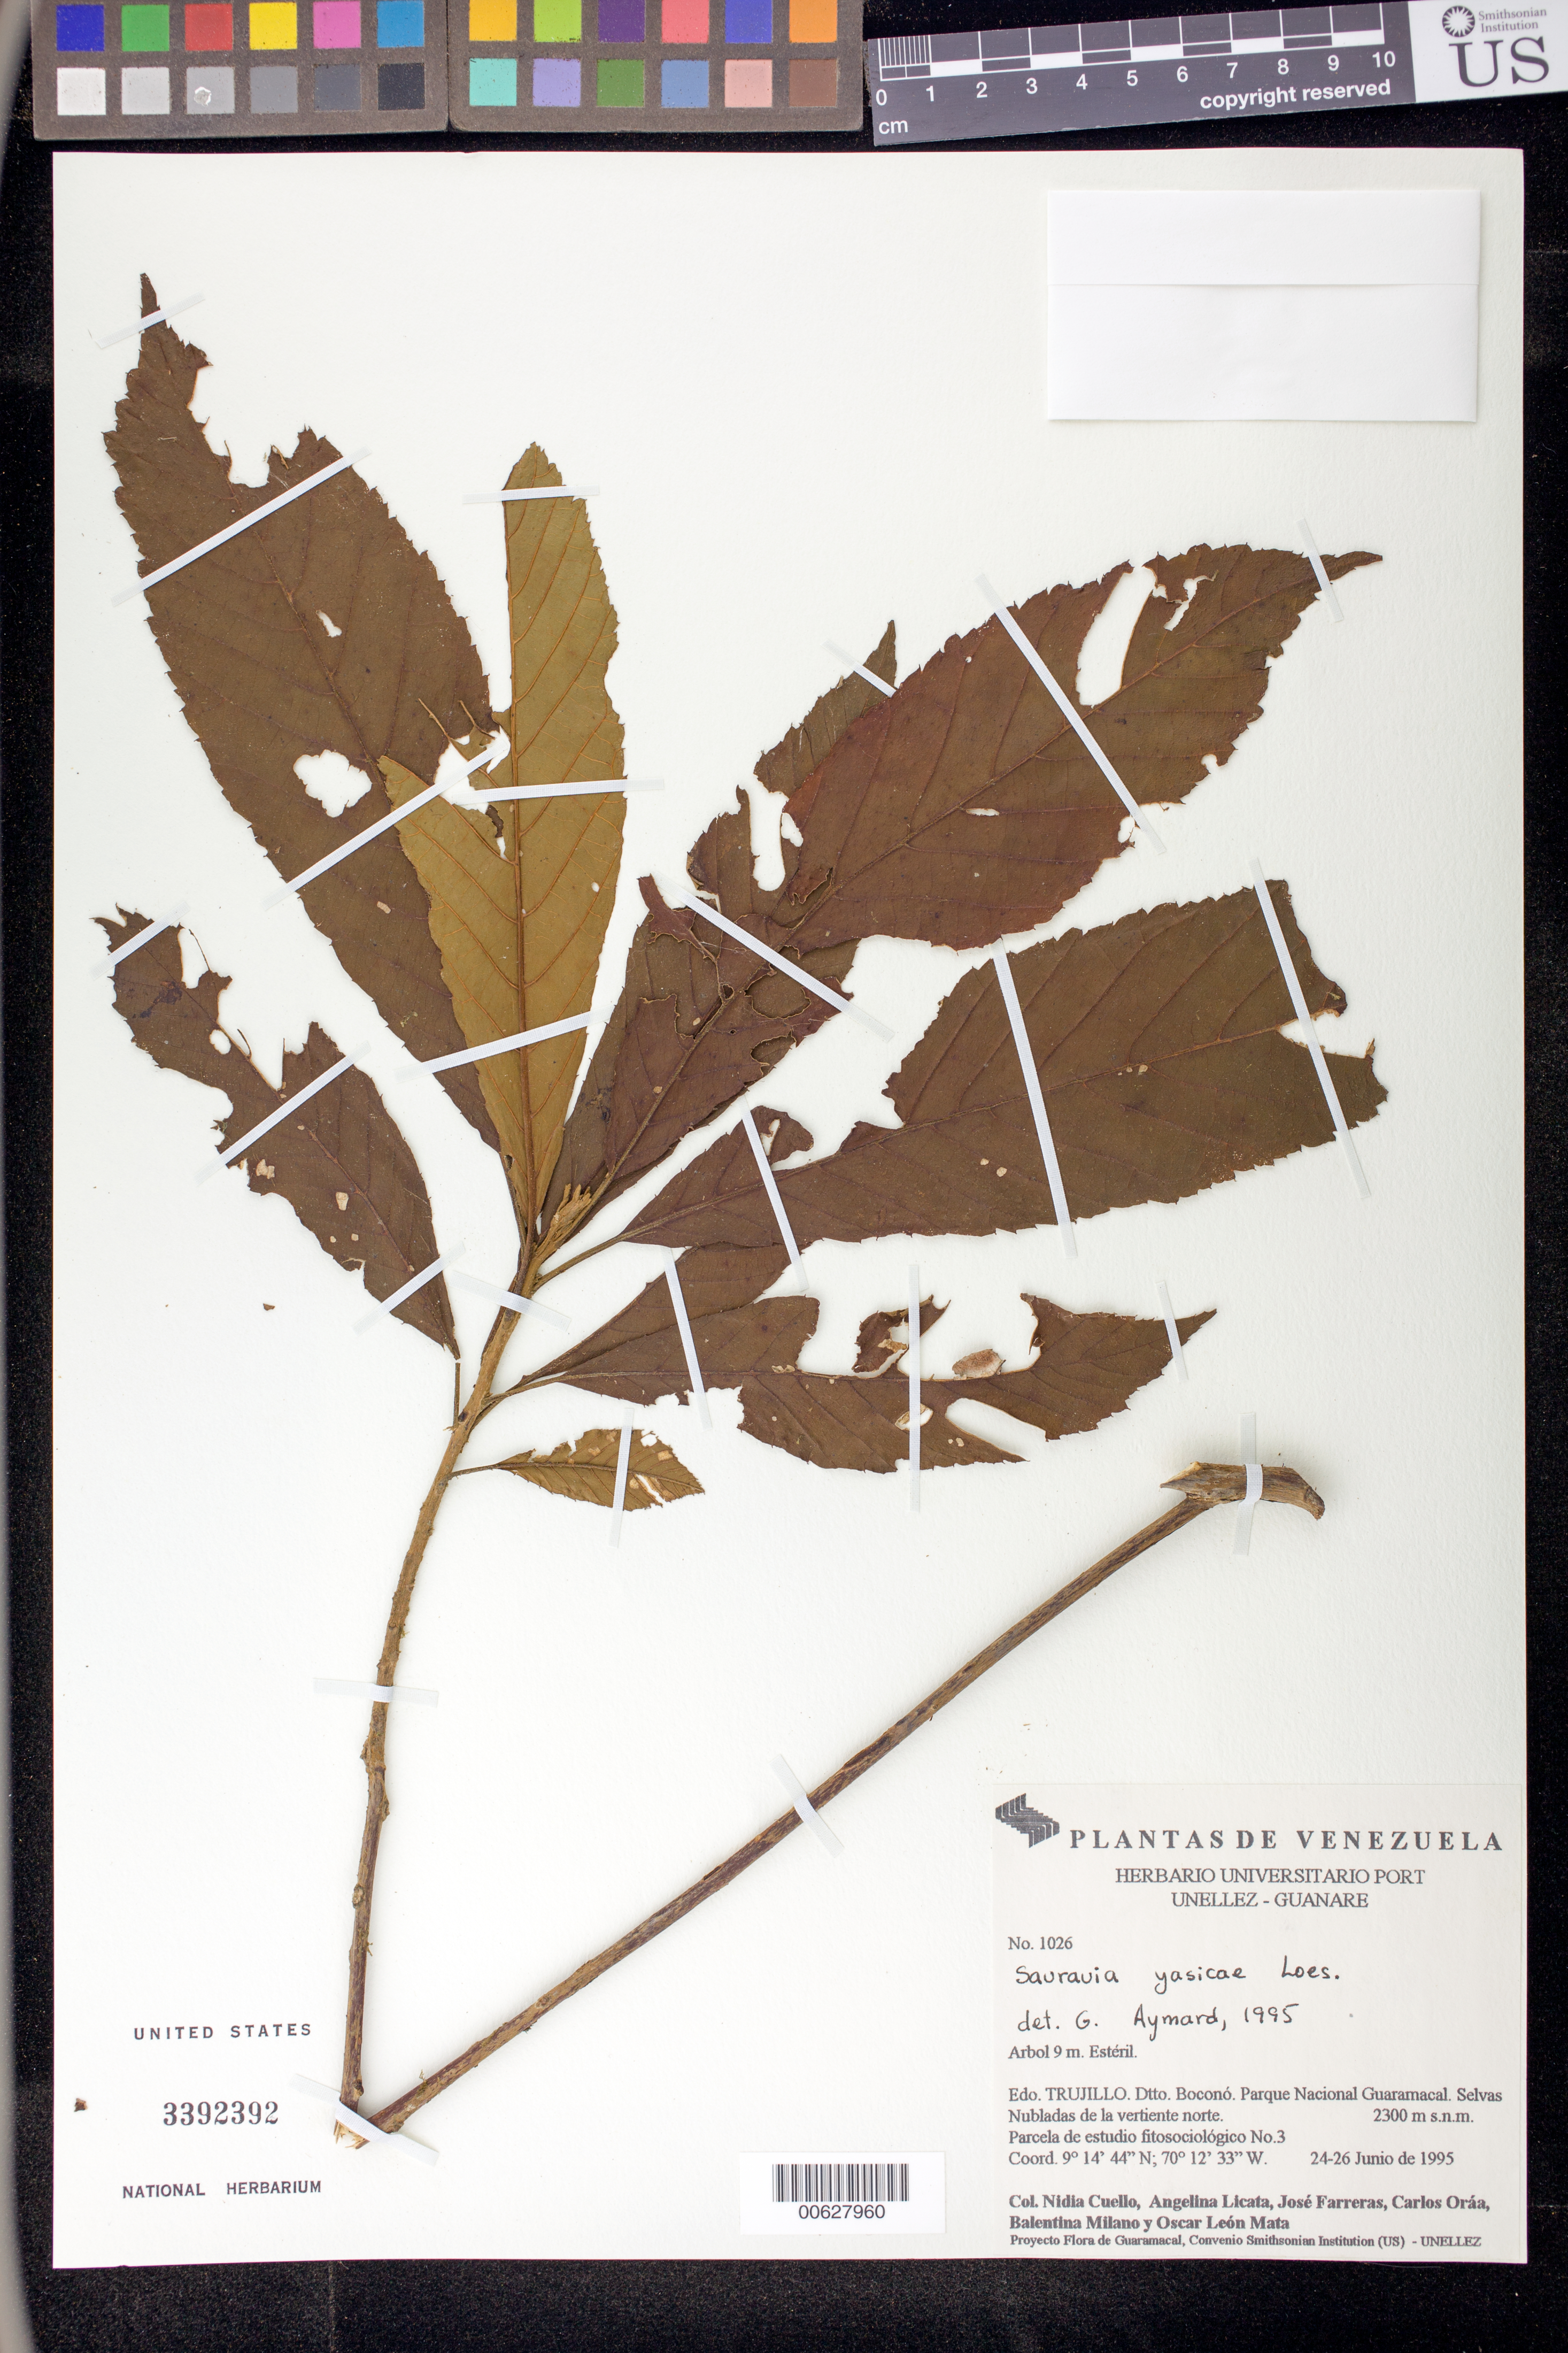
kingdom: Plantae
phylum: Tracheophyta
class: Magnoliopsida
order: Ericales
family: Actinidiaceae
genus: Saurauia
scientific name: Saurauia yasicae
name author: Loes.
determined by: Aymard C., G. A., (PORT), Univ. Nac. Exp. de los Llanos Ezequiel Zamora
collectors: N. L. Cuello, A. Licata, J. Farreras, C. Oráa, B. Milano & O. Mata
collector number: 1026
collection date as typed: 24 Jun 1995 to 26 Jun 1995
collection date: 1995-06-24/1995-06-26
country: Venezuela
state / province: Trujillo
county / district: Boconó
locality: Parque Nacional Guaramacal, vertiente N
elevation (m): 2300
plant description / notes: MO, PORT, US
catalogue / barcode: US 3392392